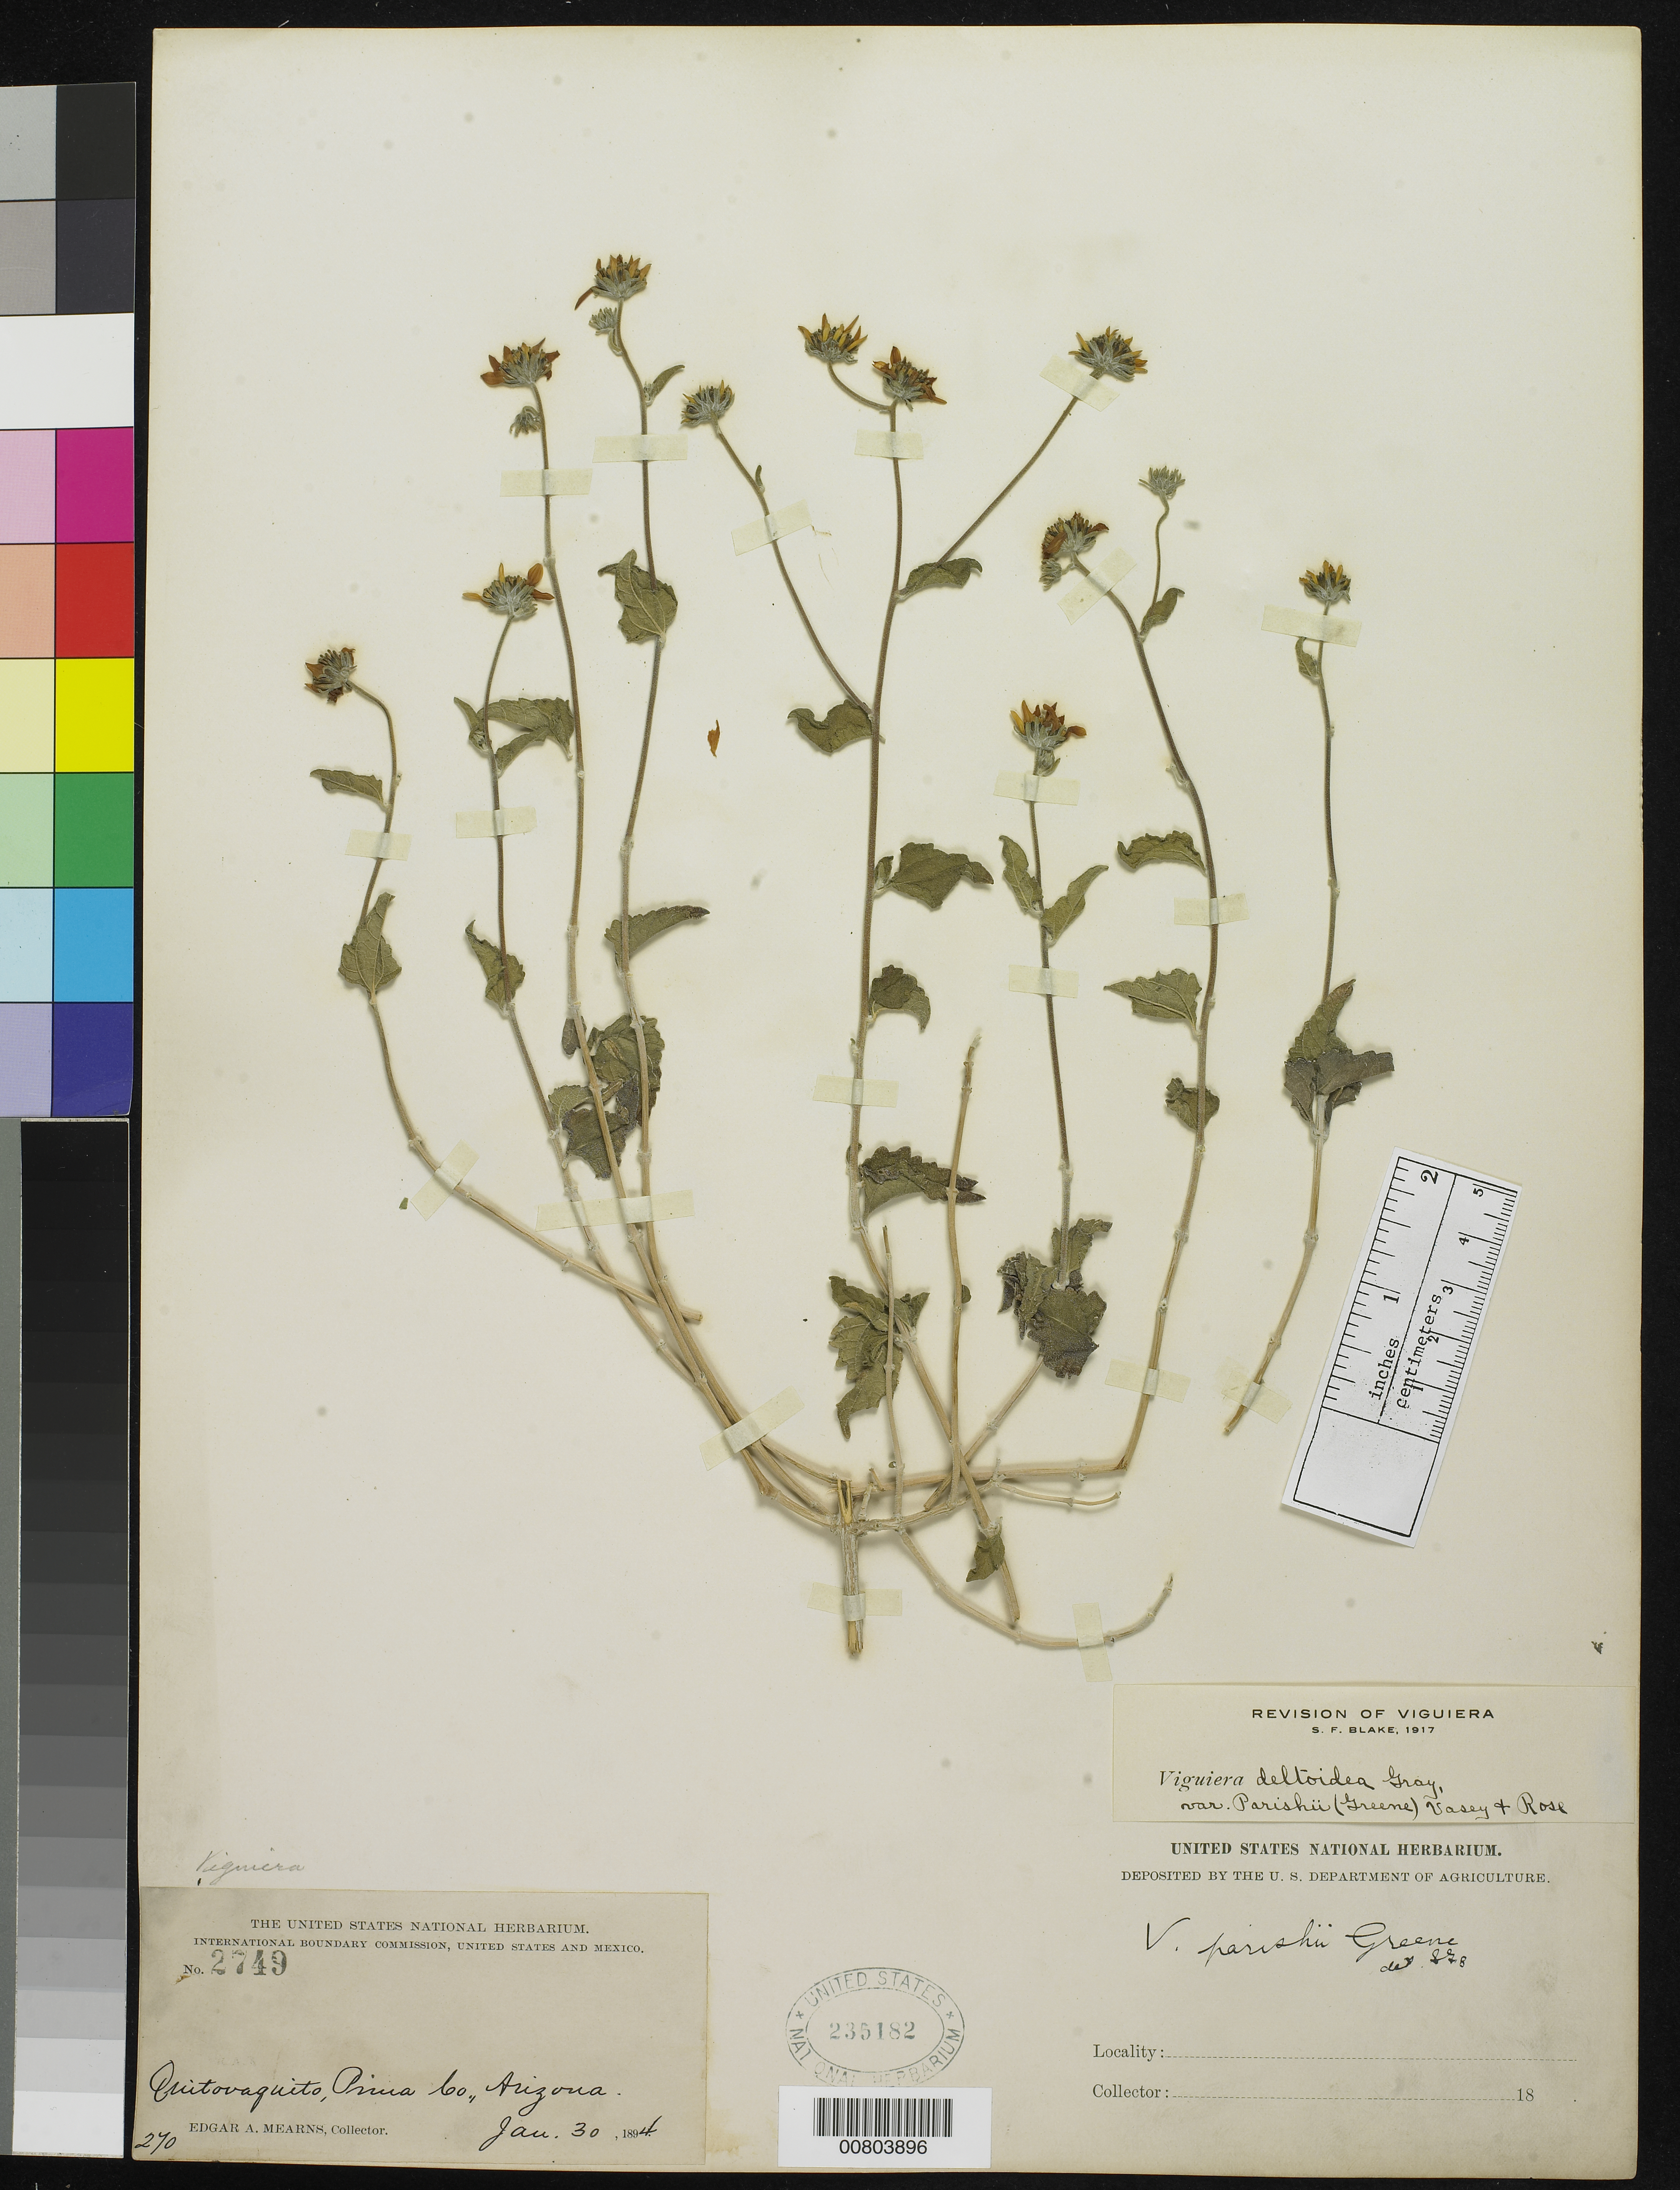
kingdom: Plantae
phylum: Tracheophyta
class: Magnoliopsida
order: Asterales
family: Asteraceae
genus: Viguiera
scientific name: Viguiera deltoidea var. parishii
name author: (Greene) Vasey & Rose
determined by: Blake, Sydney F.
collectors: E. A. Mearns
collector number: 2749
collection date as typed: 30 Jan 1894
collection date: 1894-01-30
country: United States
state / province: Arizona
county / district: Pima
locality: Quitovaquito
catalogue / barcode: US 235182